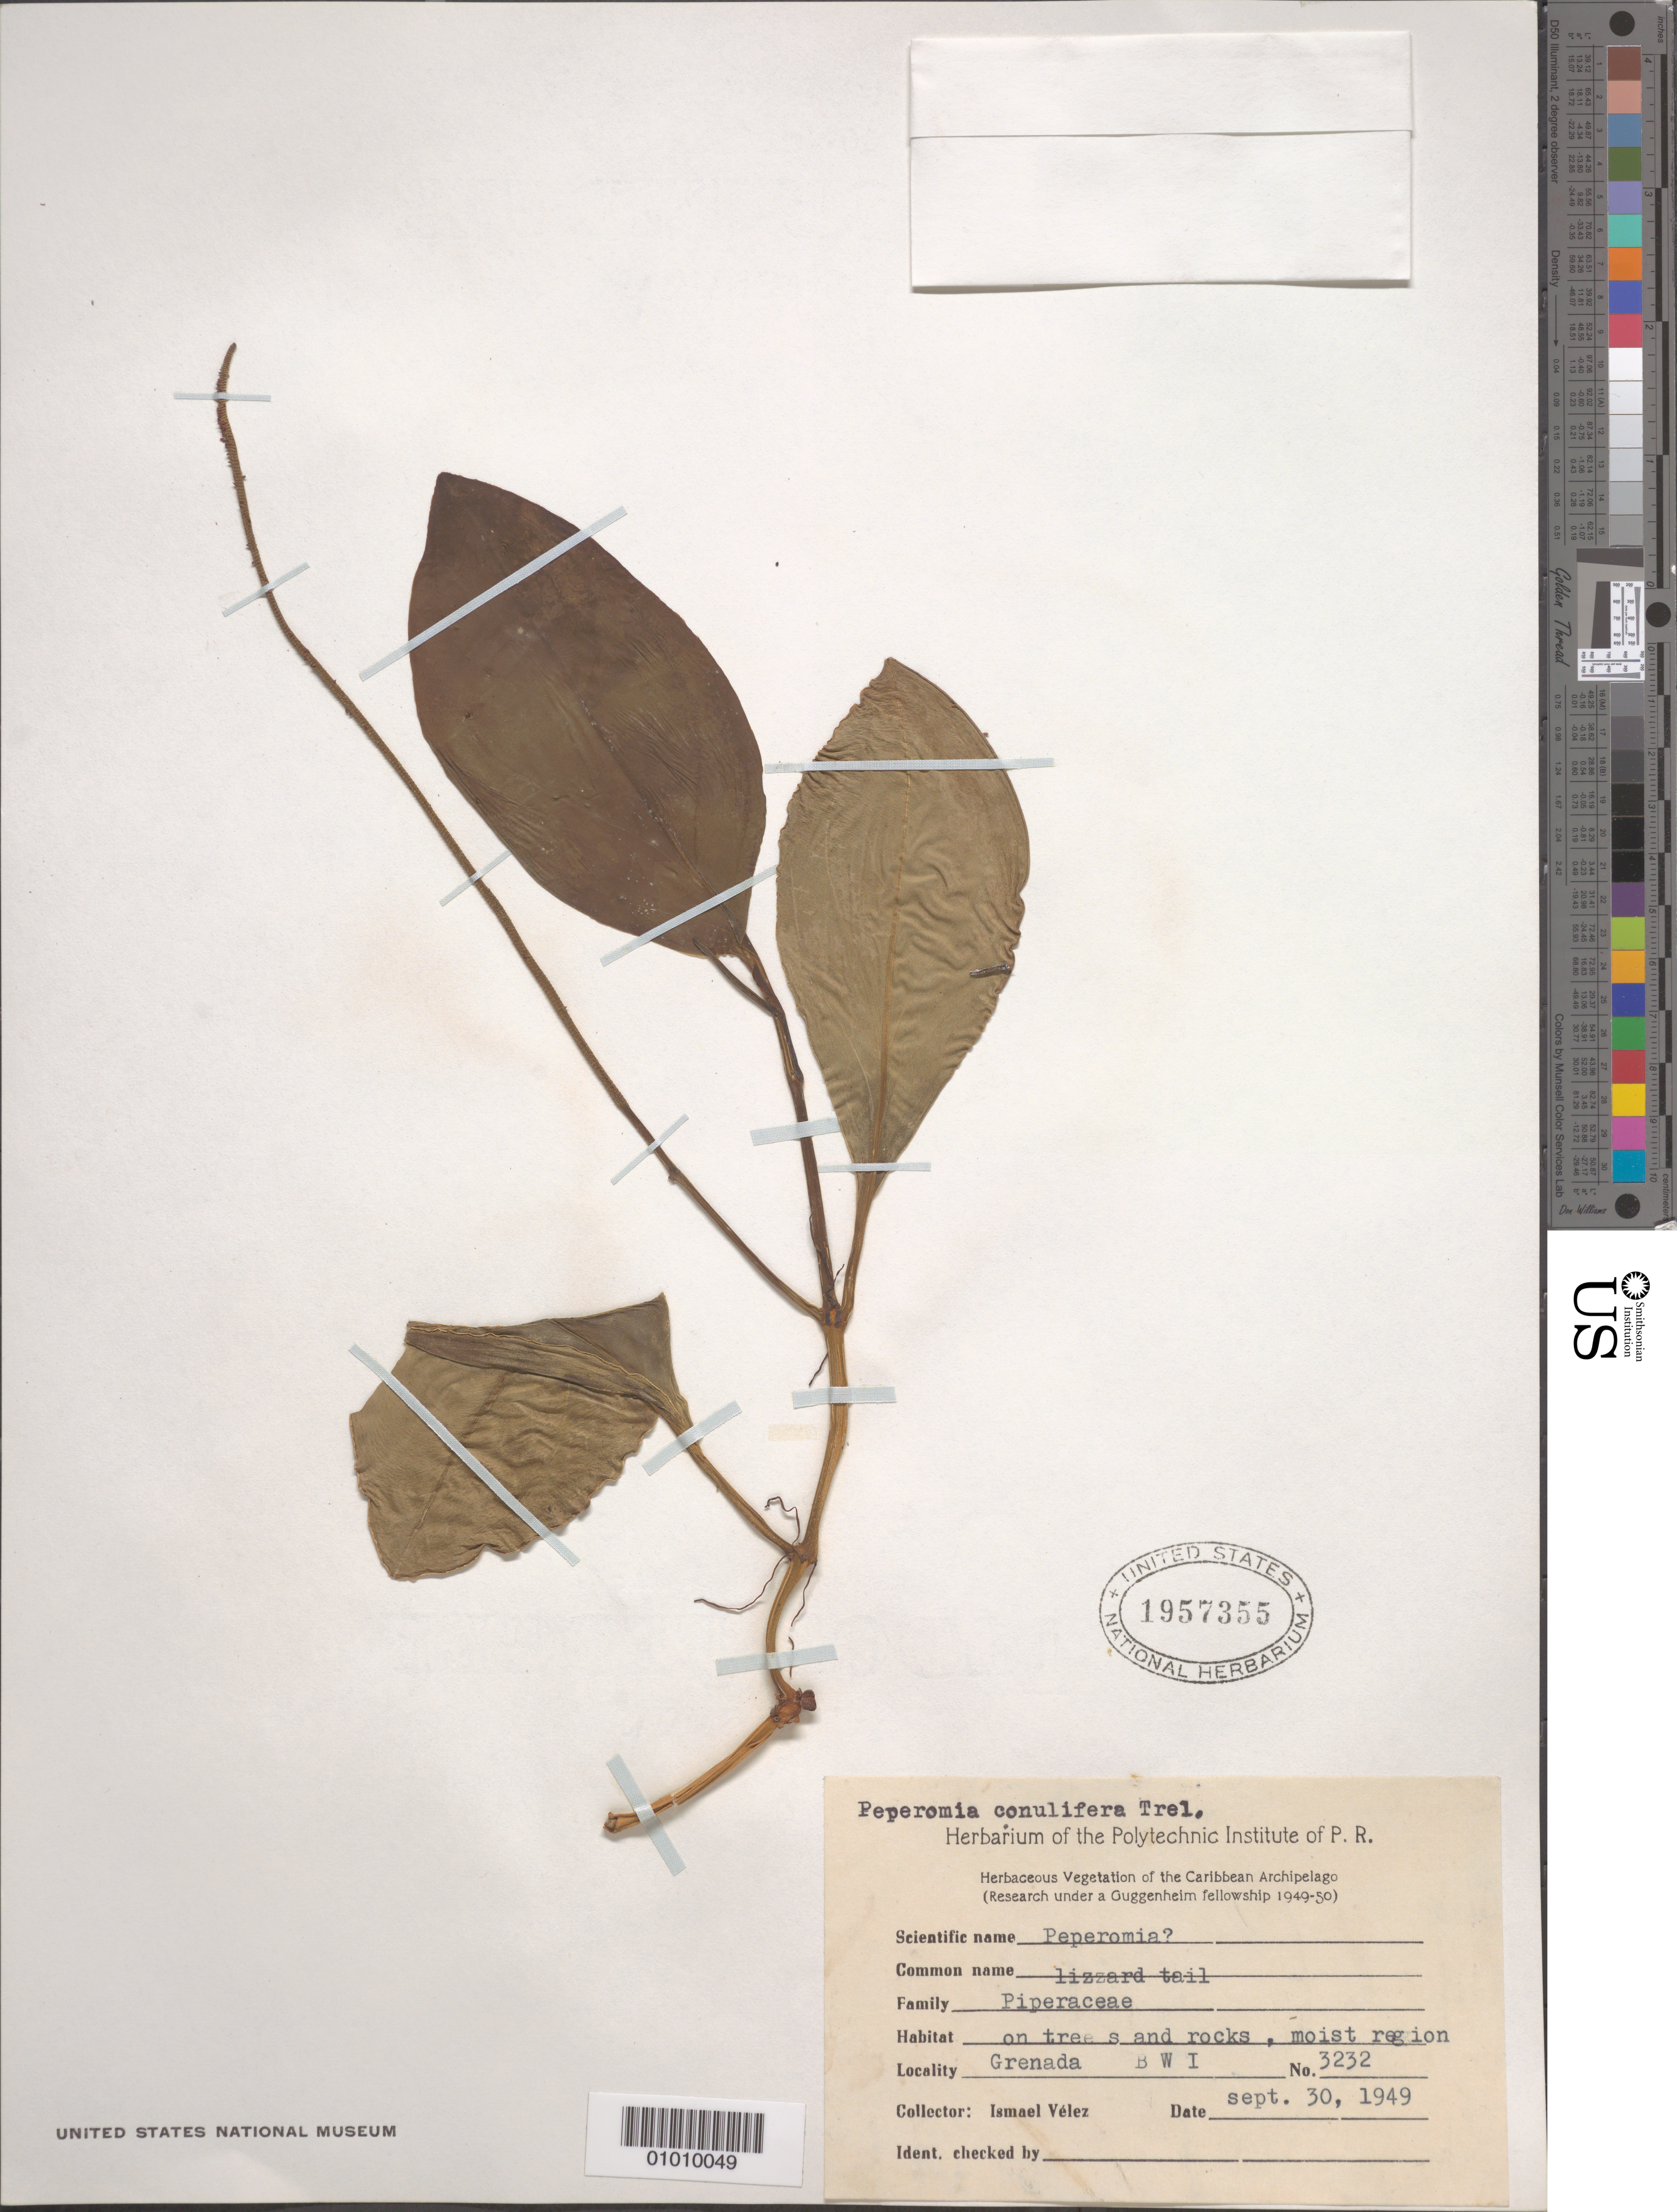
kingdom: Plantae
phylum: Tracheophyta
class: Magnoliopsida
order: Piperales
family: Piperaceae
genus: Peperomia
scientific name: Peperomia conulifera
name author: Trel. ex Stehlé & Quentin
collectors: I. Velez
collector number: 3232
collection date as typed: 30 Sep 1949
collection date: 1949-09-30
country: Grenada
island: Grenada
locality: on trees and rocks, moist region.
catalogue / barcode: US 1957355